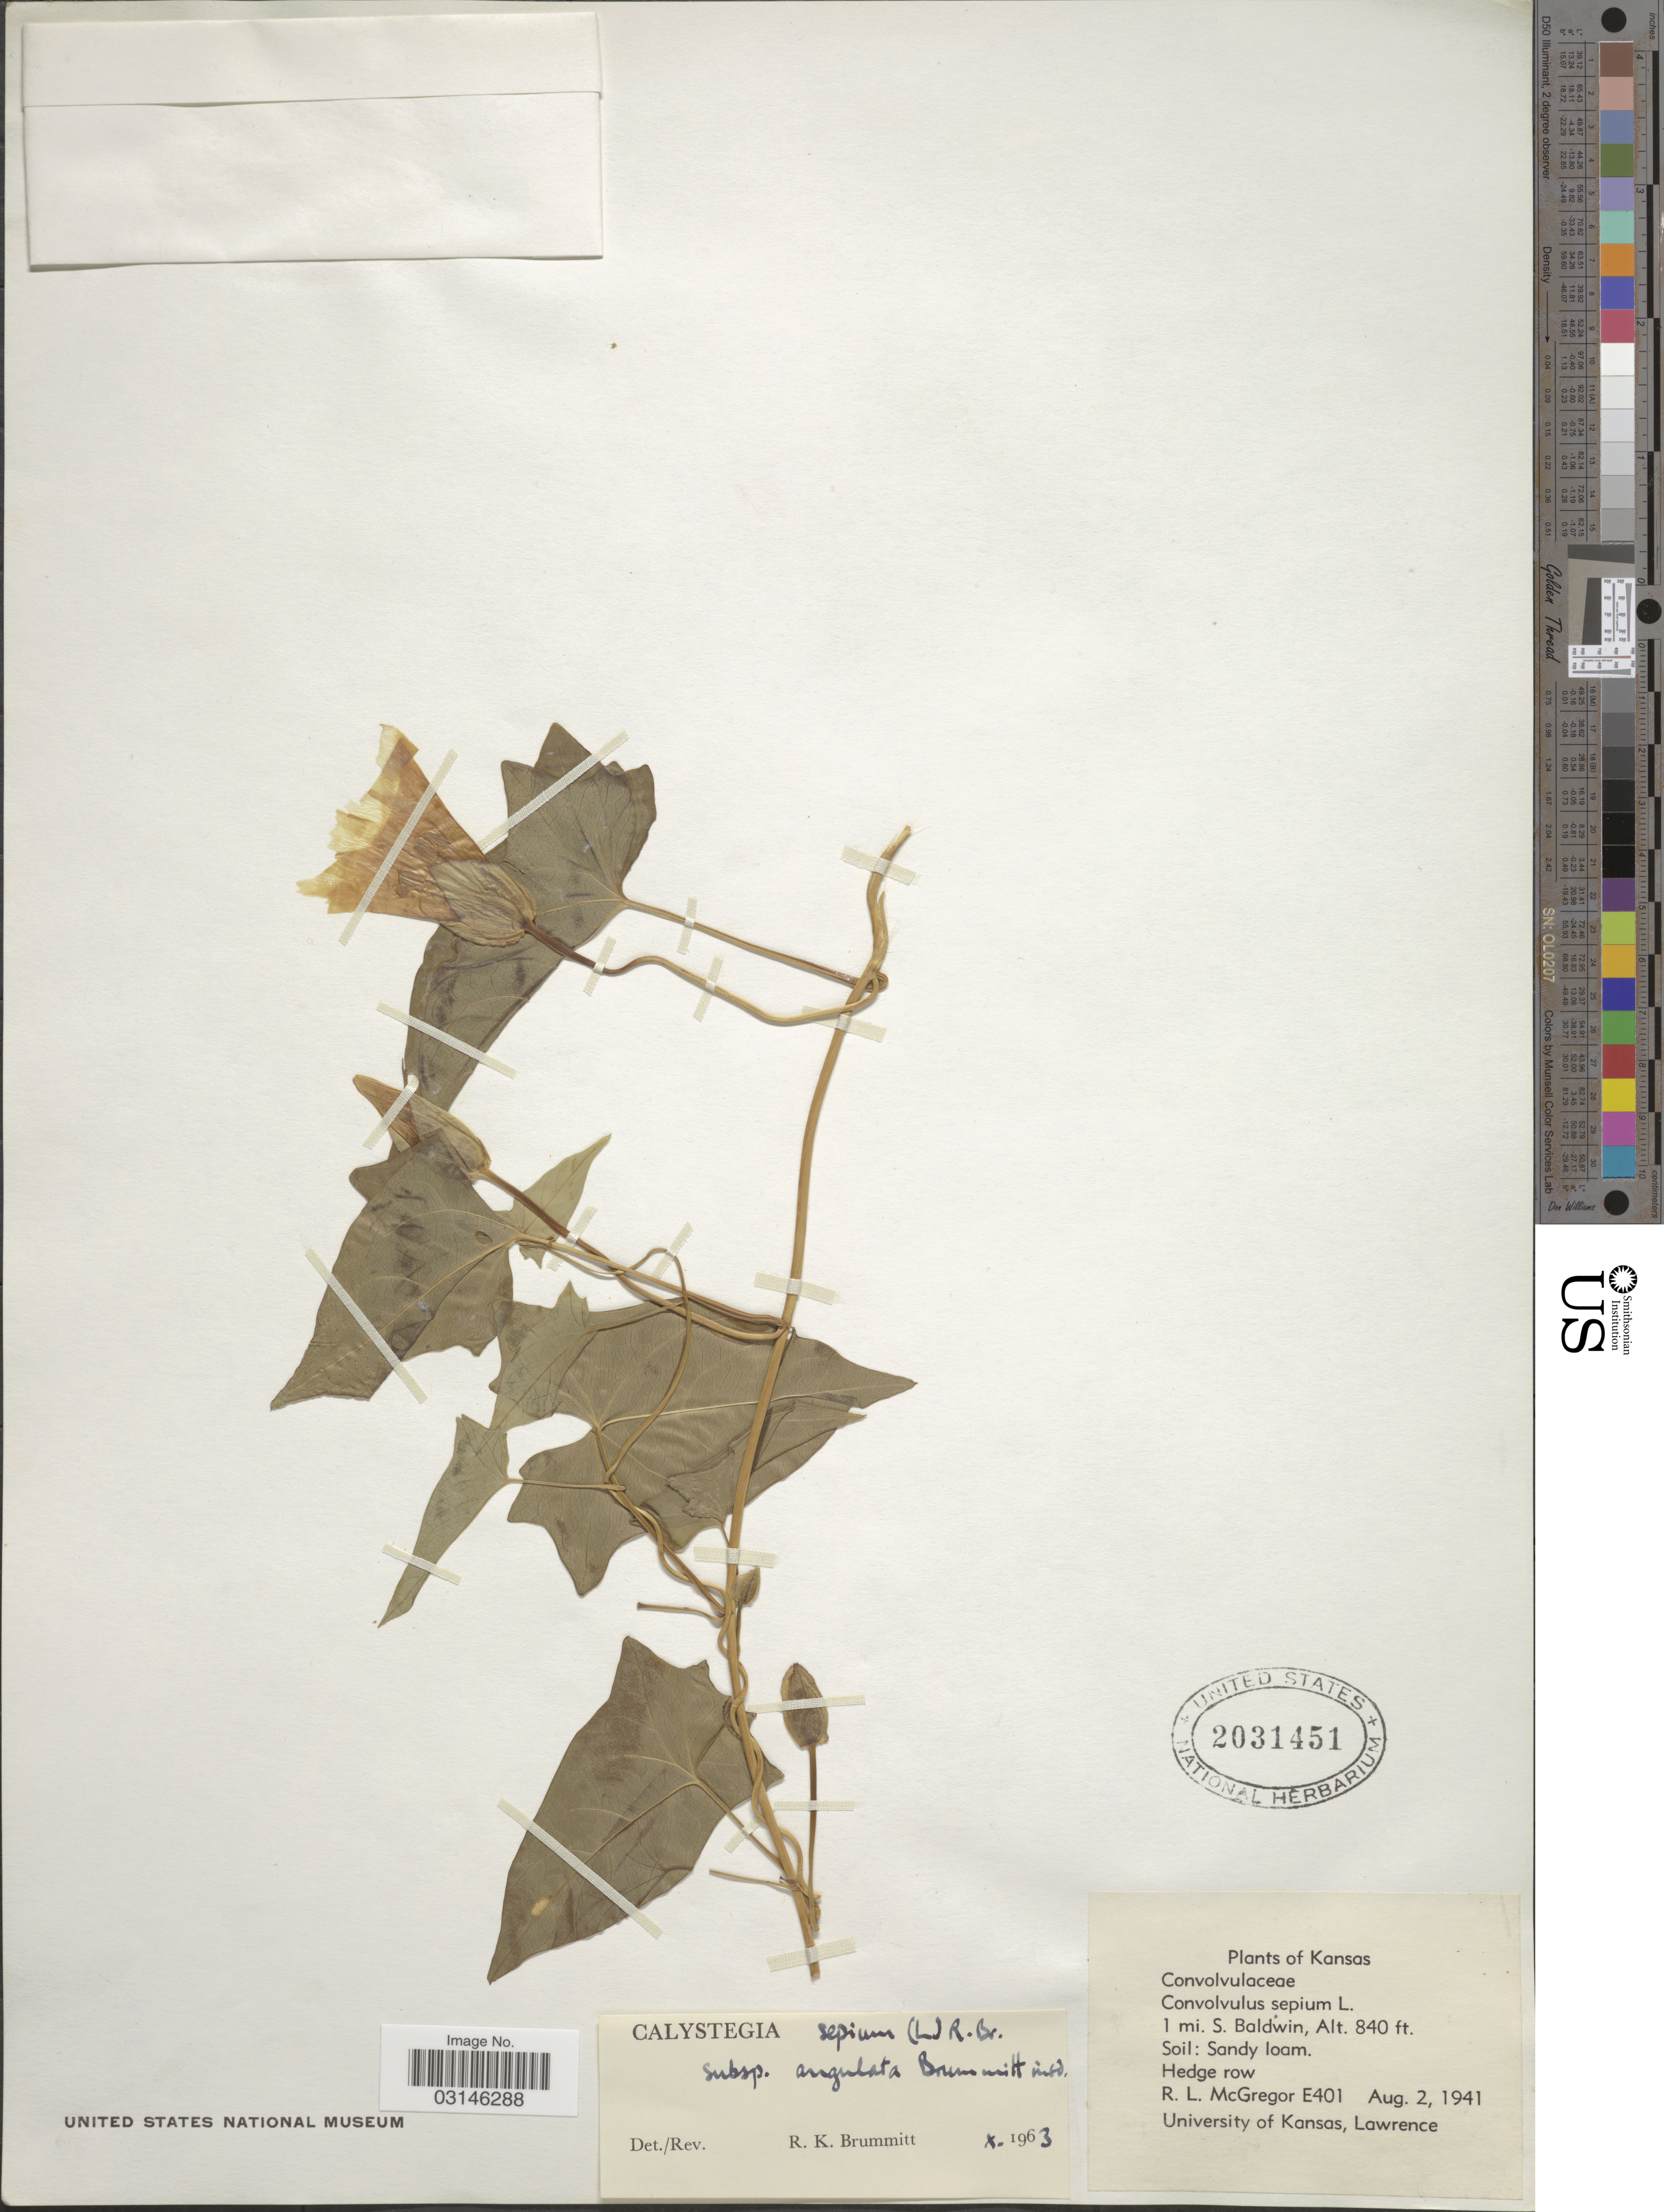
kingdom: Plantae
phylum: Tracheophyta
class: Magnoliopsida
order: Solanales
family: Convolvulaceae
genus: Calystegia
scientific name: Calystegia sepium subsp. angulata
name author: Brummitt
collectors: R. McGregor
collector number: E401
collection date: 1941-08-02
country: United States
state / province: Kansas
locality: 1 mi. S. Baldwin.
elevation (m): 256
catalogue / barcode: US 2031451